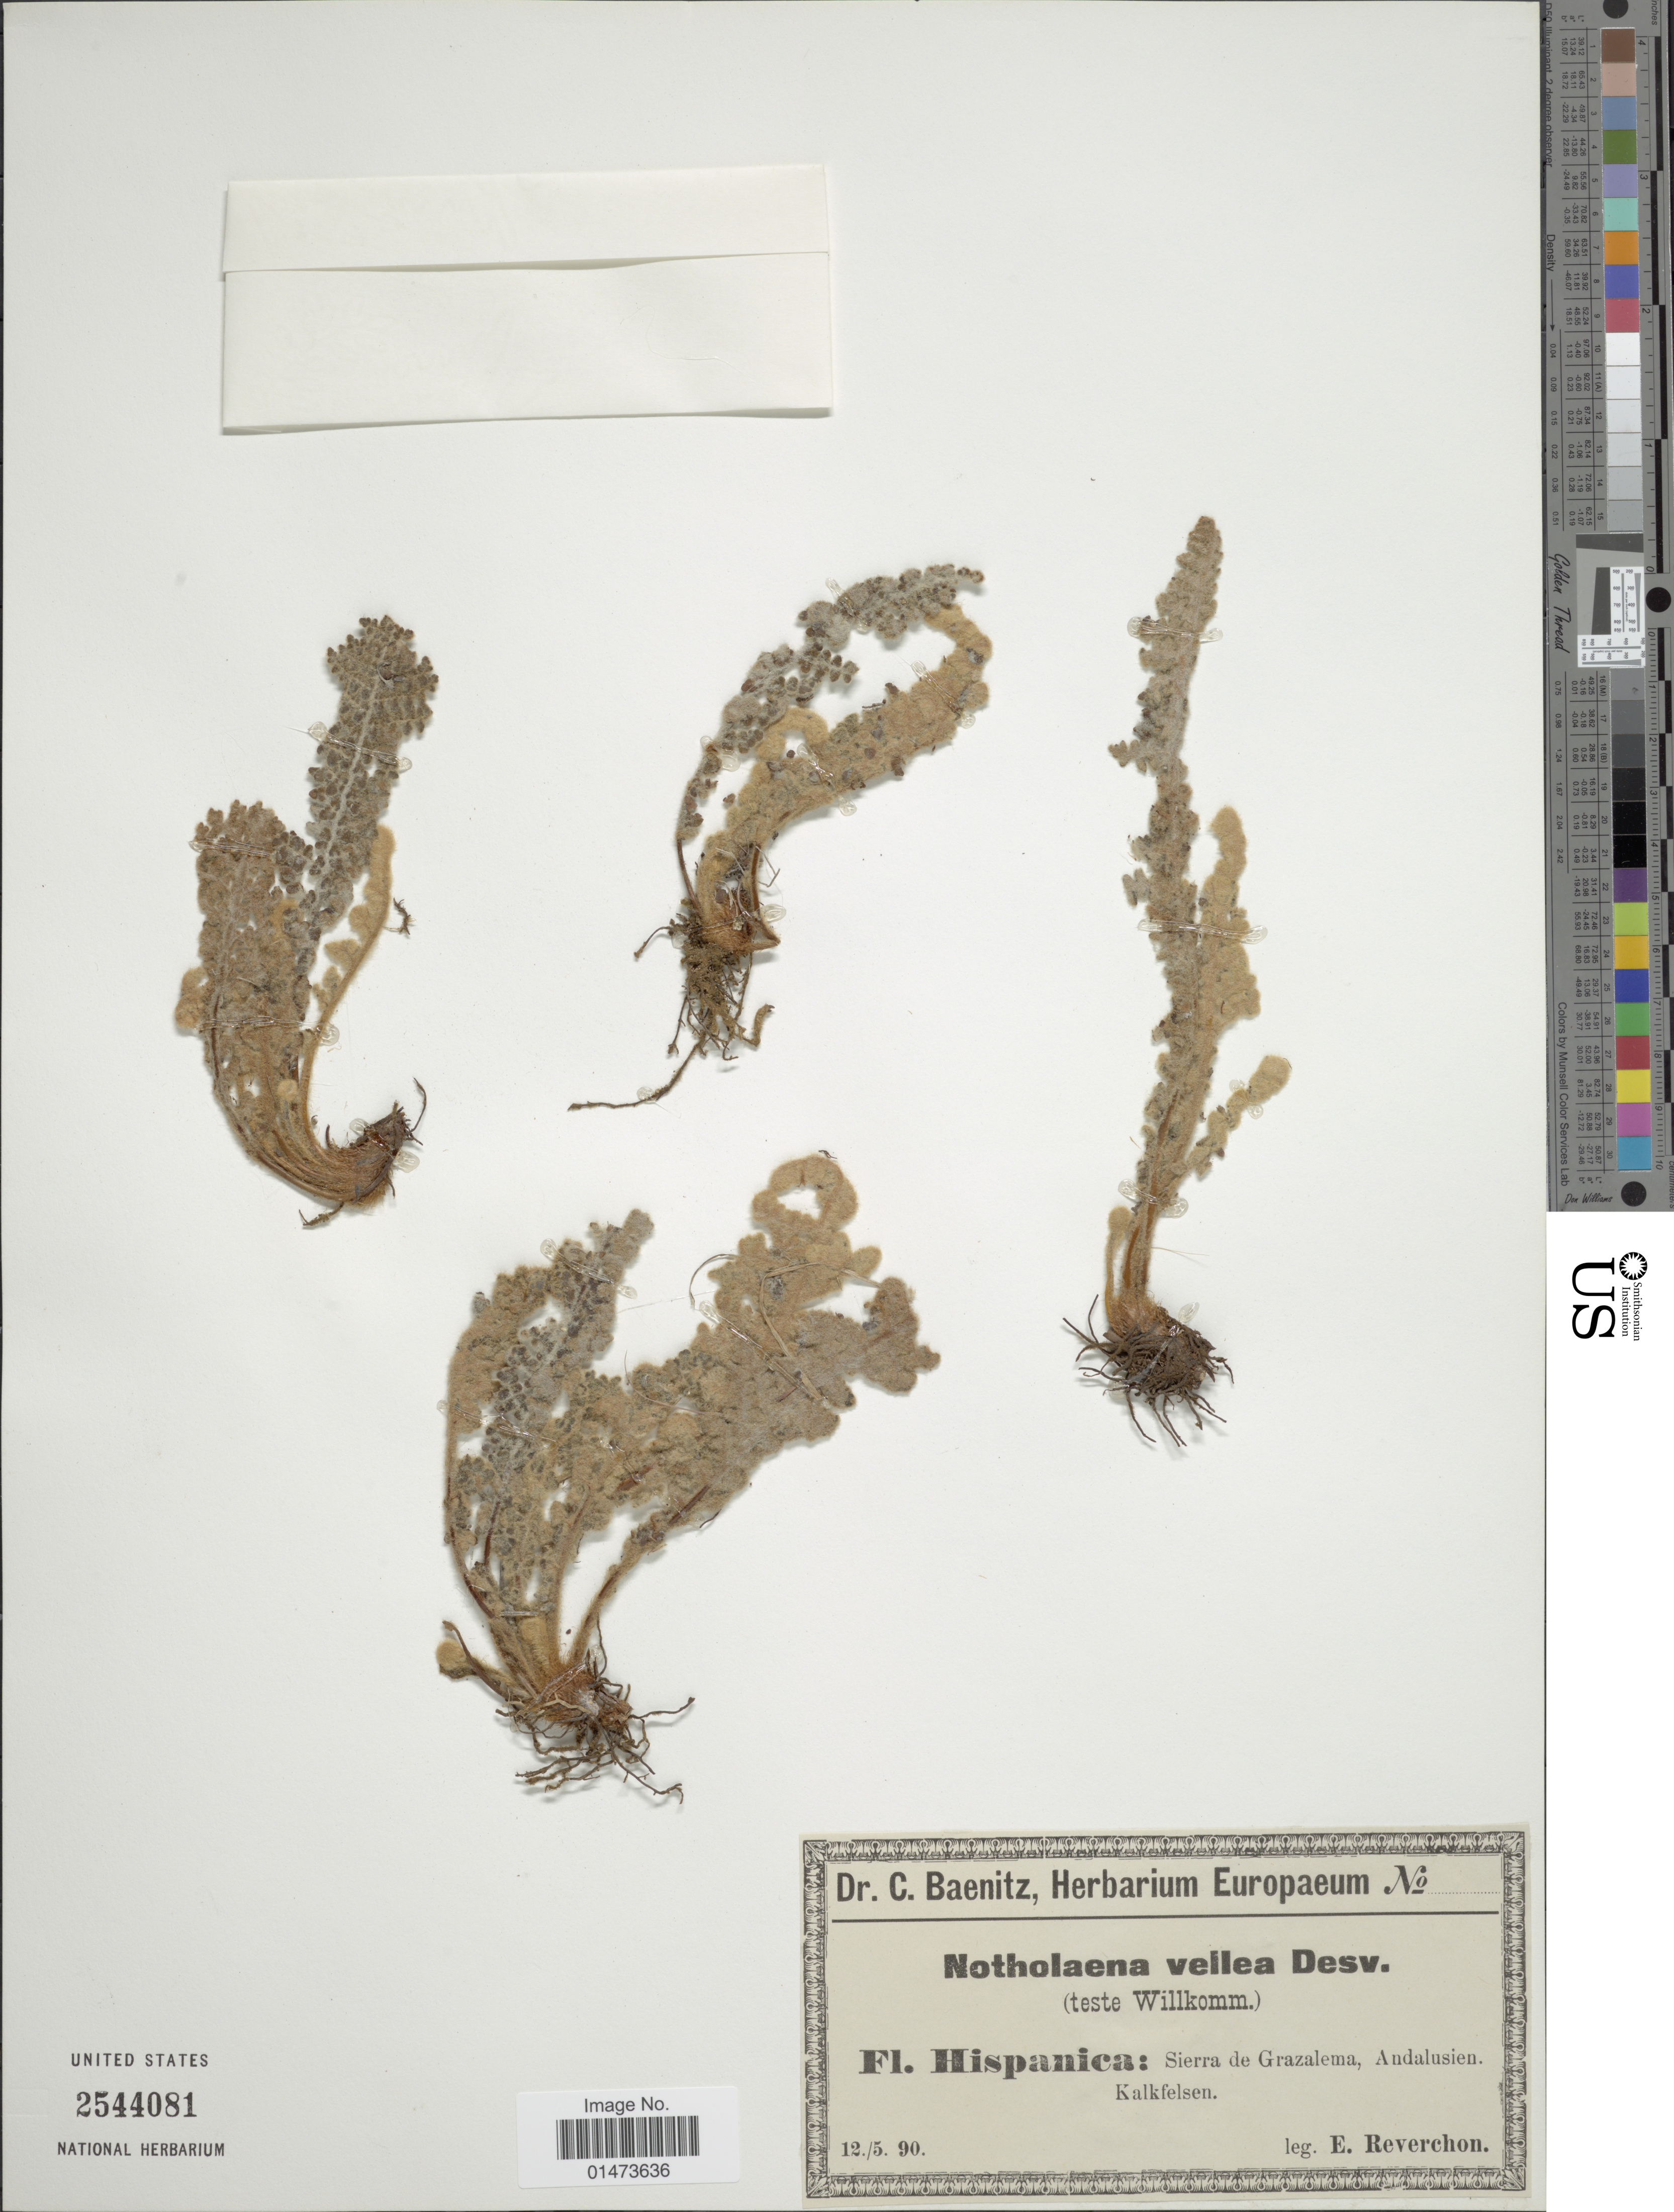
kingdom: Plantae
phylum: Tracheophyta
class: Polypodiopsida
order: Polypodiales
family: Pteridaceae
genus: Cosentinia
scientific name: Cosentinia vellea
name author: (Aiton) Tod.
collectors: E. Reverchon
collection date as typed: Transcribed d/m/y: 12/5/90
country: Spain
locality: Fl. Hispanica: Sierra de Grazalema, Andalusien.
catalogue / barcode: US 2544081